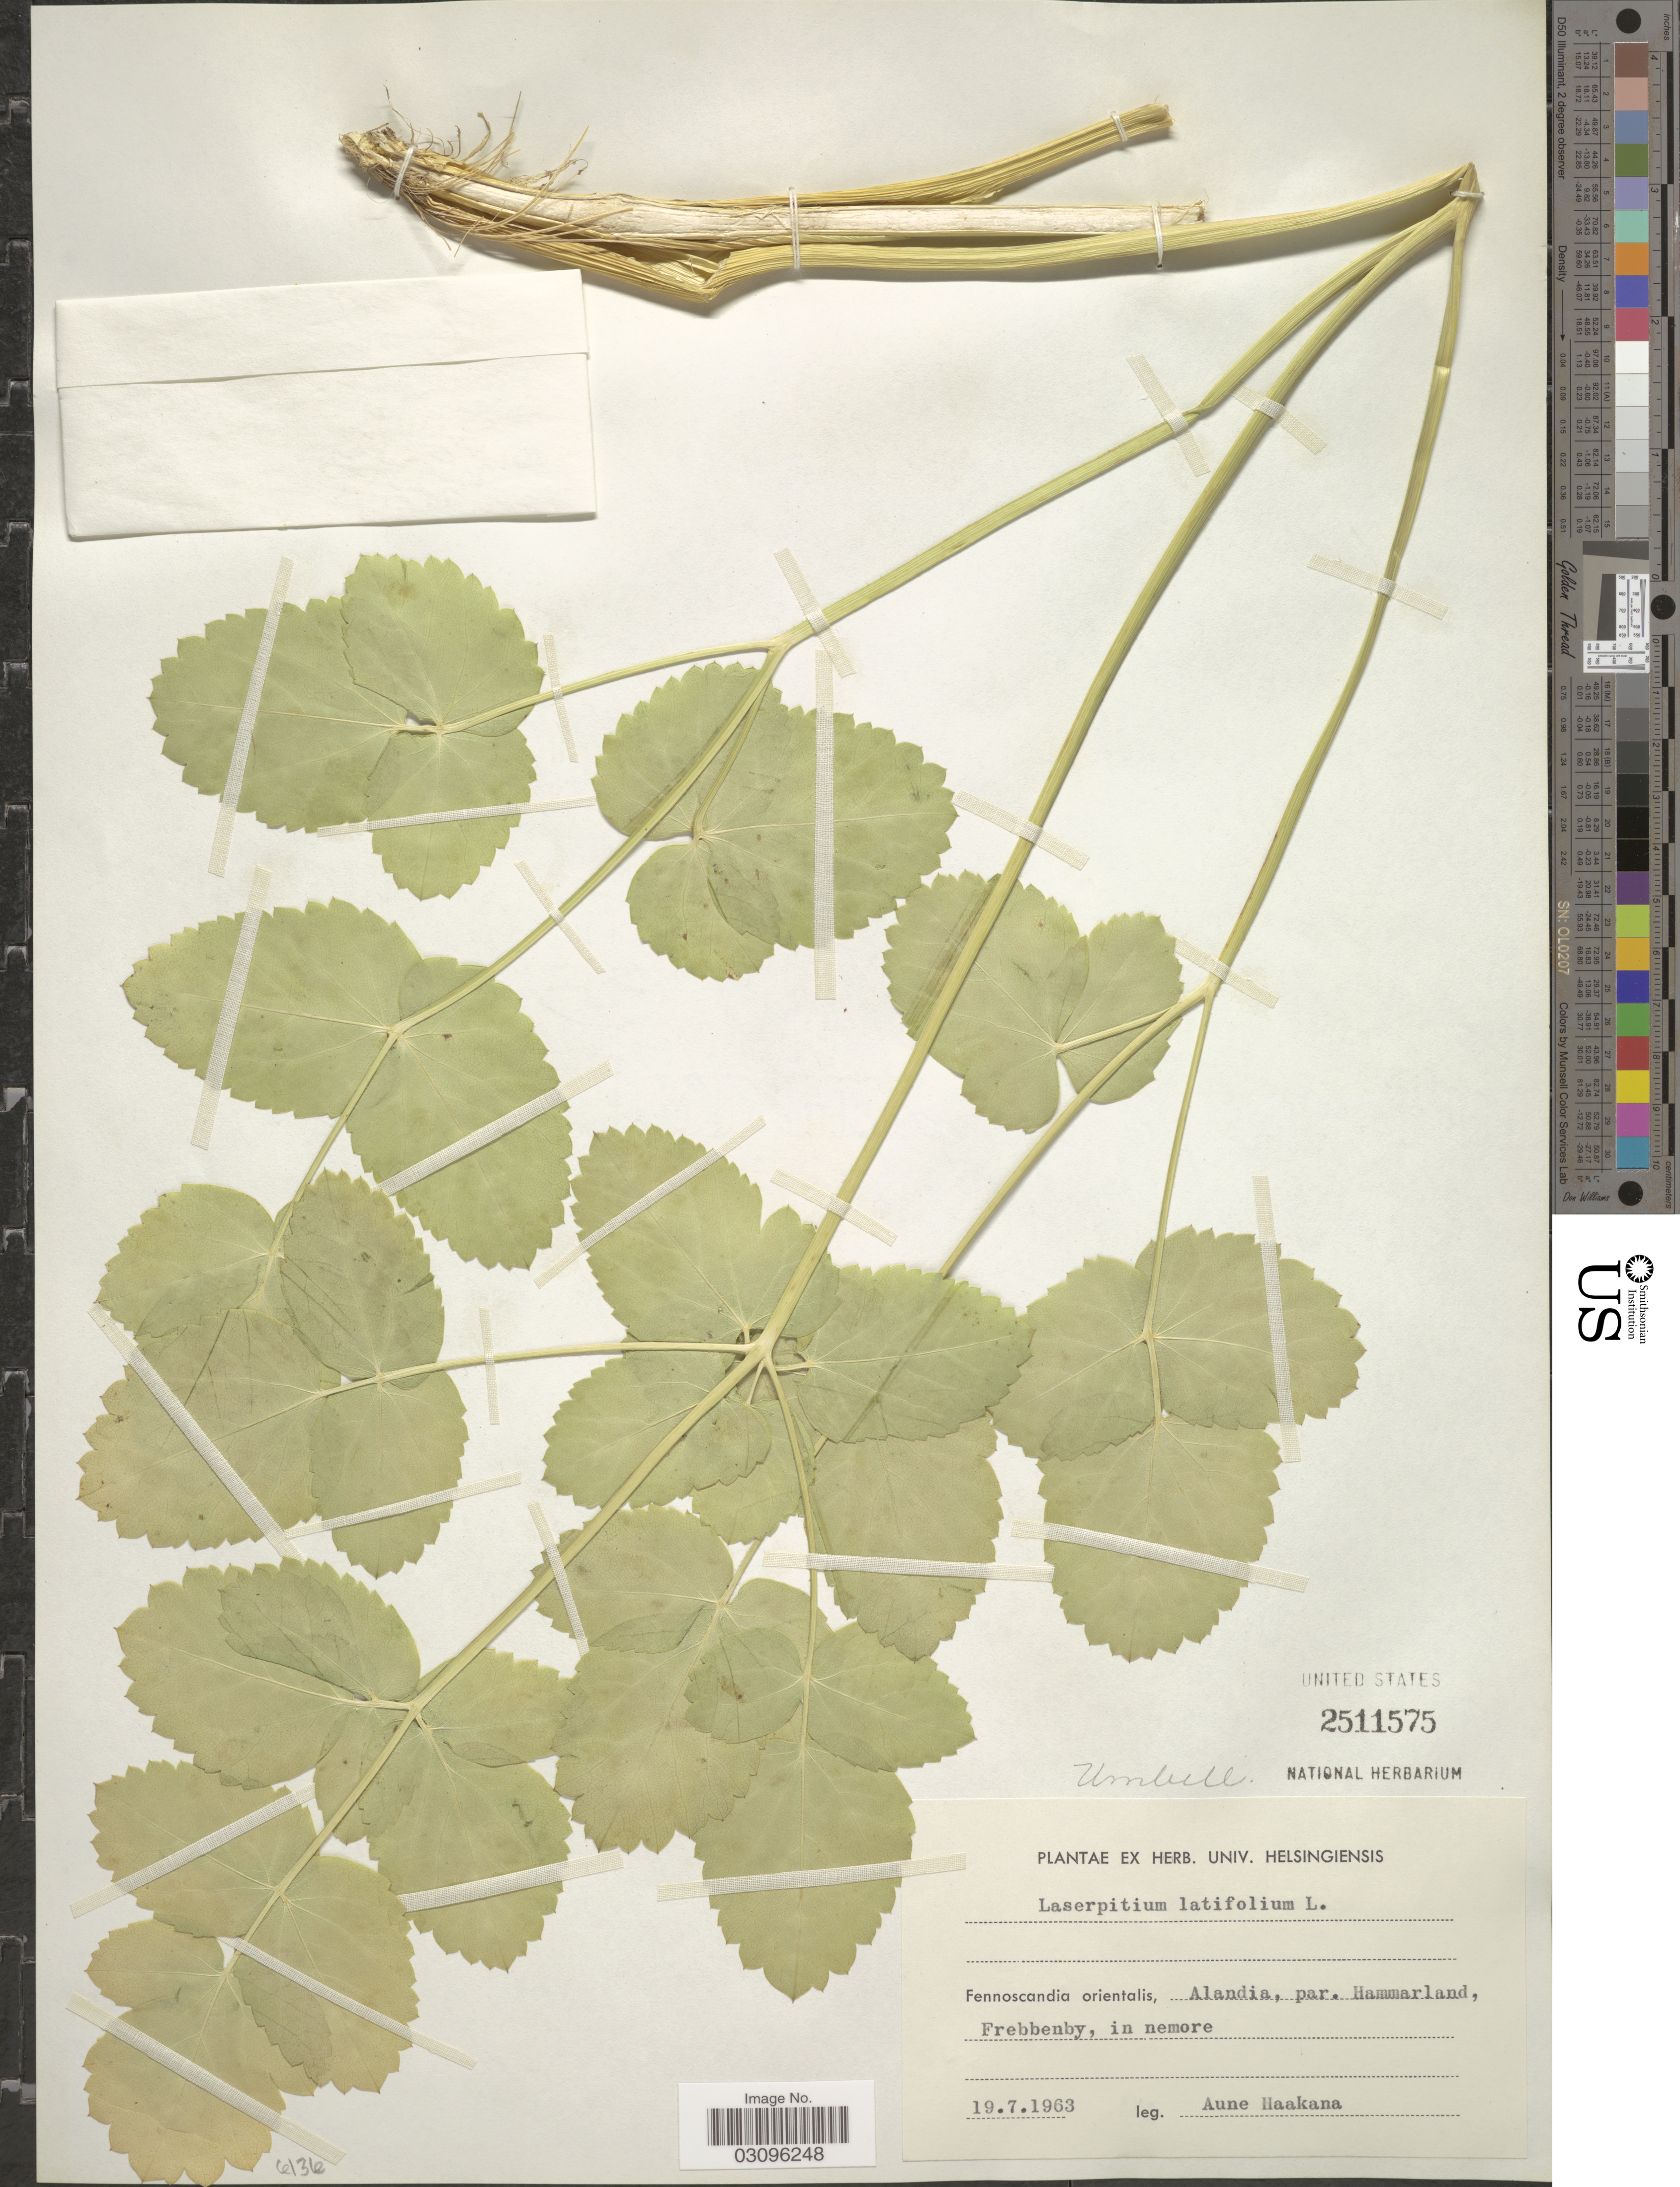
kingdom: Plantae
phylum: Tracheophyta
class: Magnoliopsida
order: Apiales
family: Apiaceae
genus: Laserpitium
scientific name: Laserpitium latifolium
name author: L.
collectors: A. Haakana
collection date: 1963-07-19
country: Finland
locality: Fennoscandia orientalis, Alandia, par. Hammarland, Frebbenby, in nemore.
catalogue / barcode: US 2511575